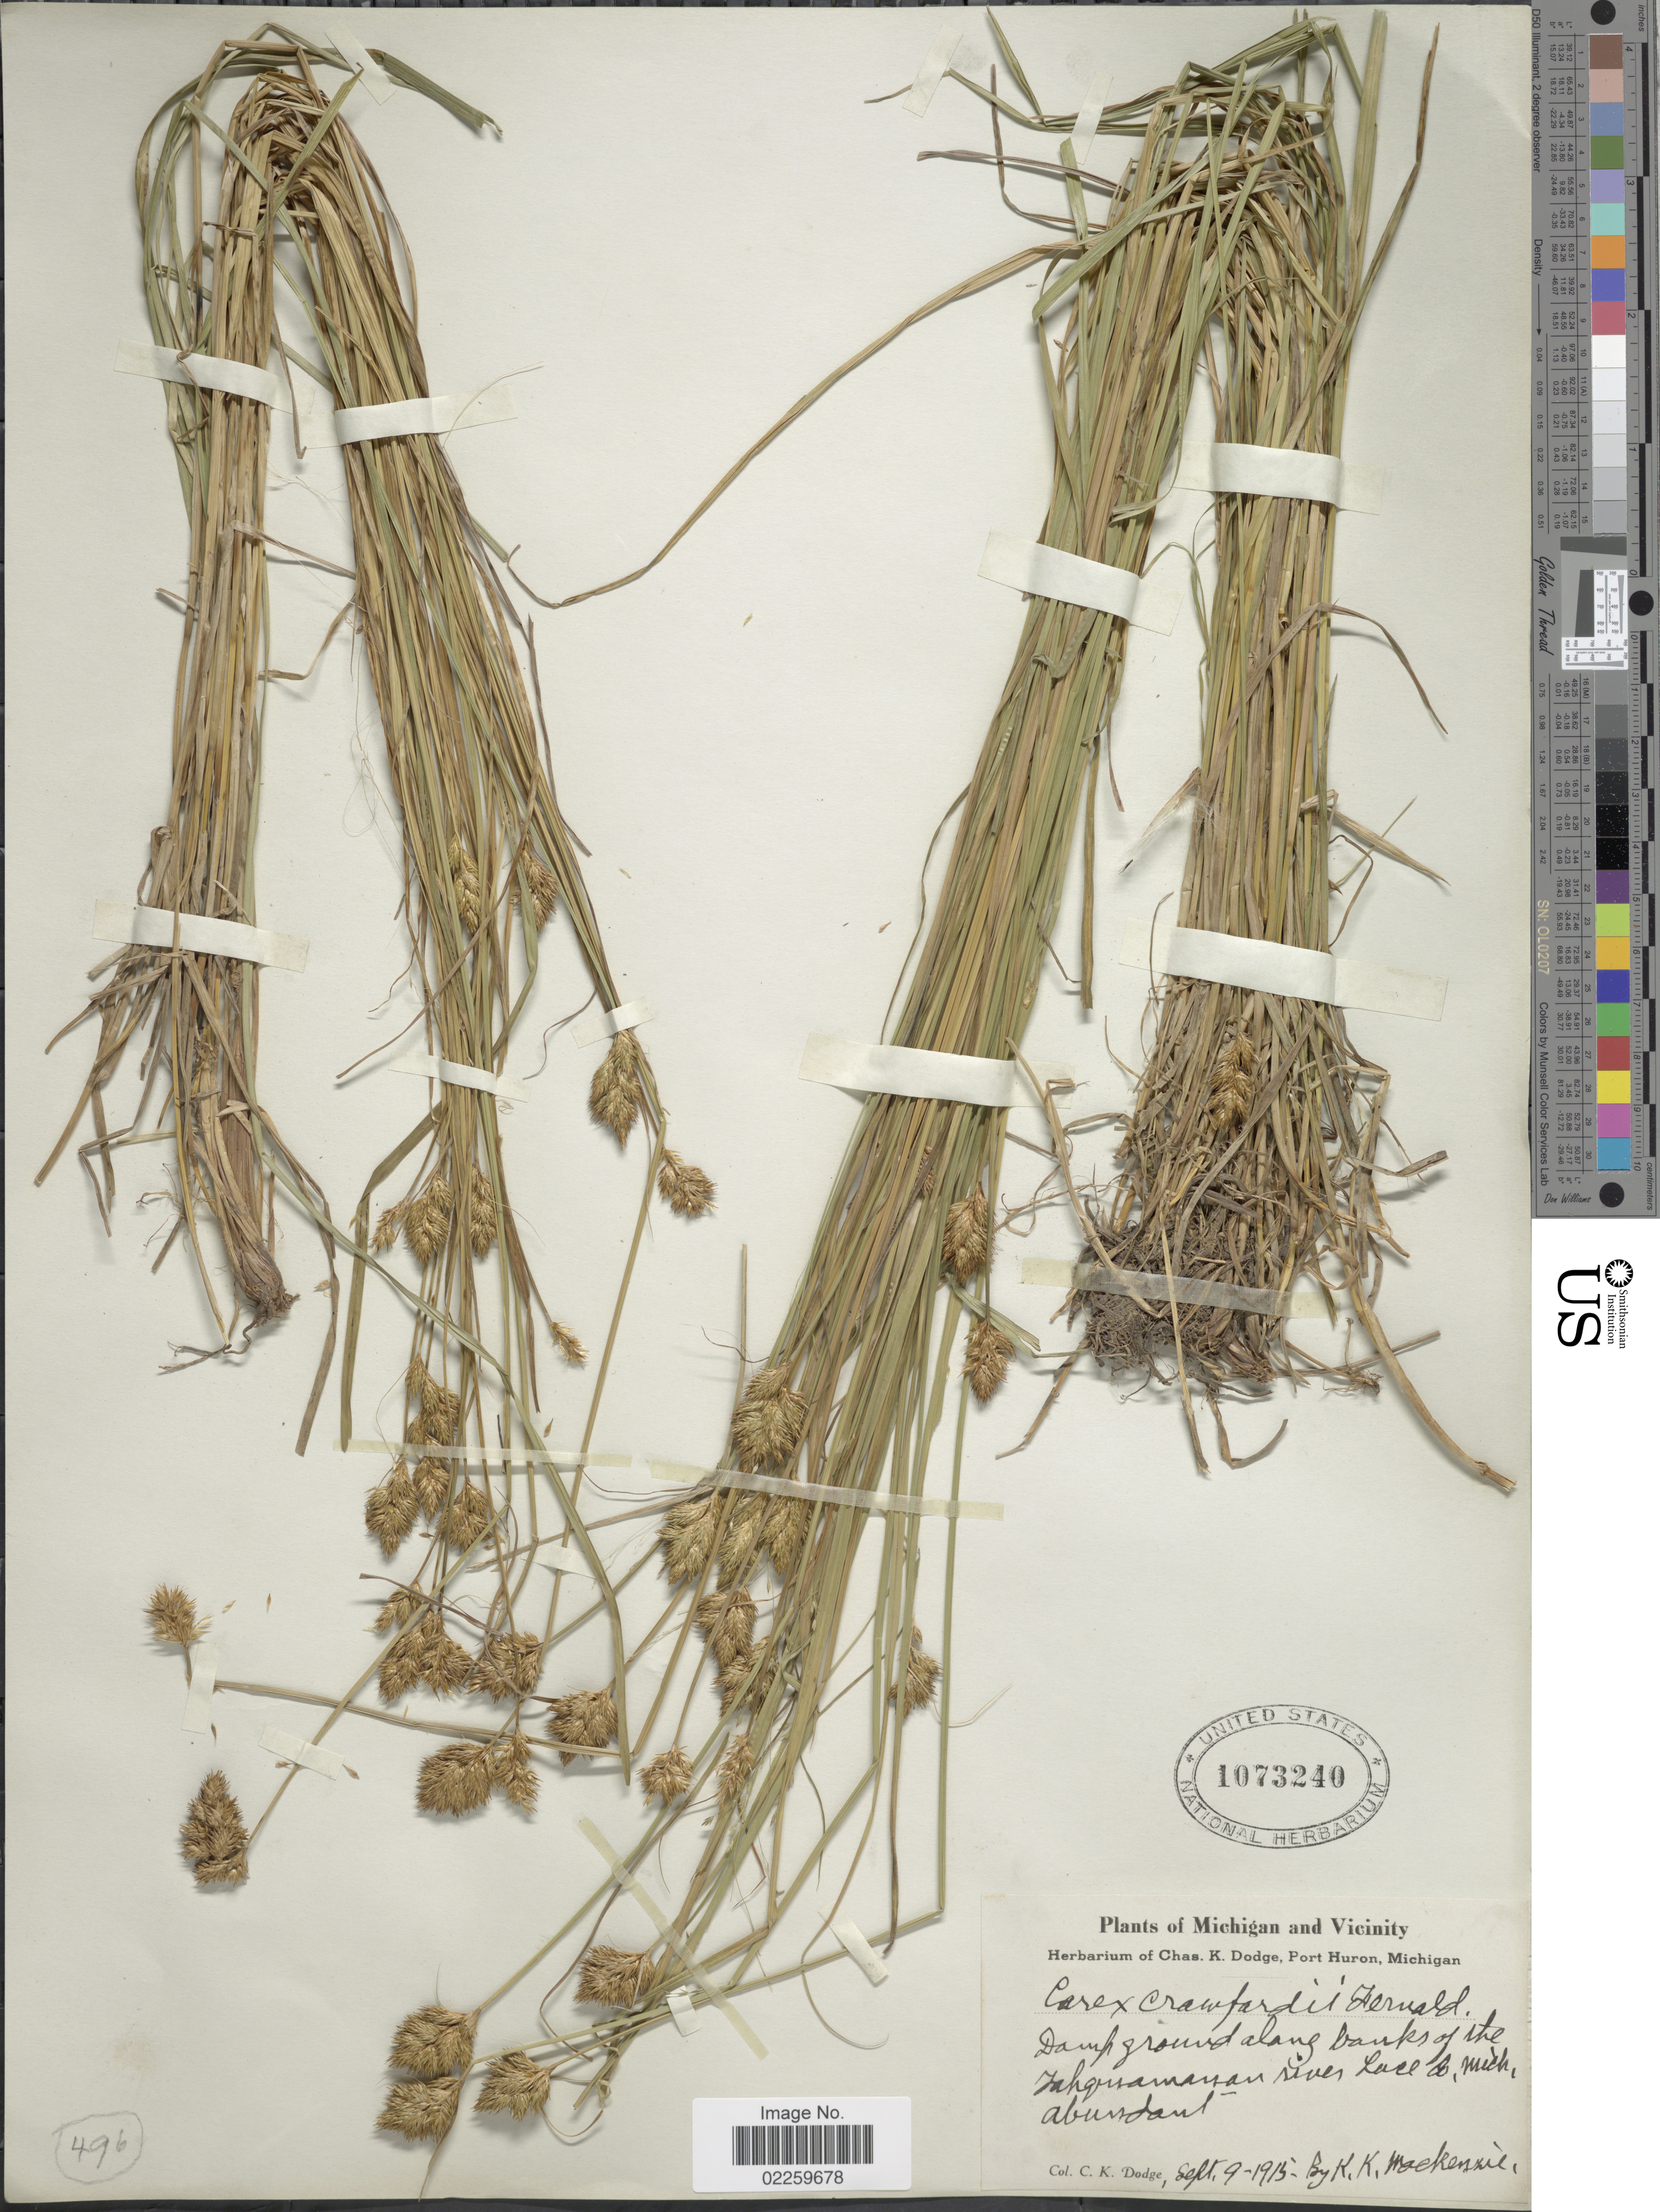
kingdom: Plantae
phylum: Tracheophyta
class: Liliopsida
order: Poales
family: Cyperaceae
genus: Carex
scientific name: Carex crawfordii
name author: Fernald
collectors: C. K. Dodge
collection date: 1915-09-09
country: United States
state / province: Michigan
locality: Michigan and Vicinity, damp ground along banks of the Tahquamenon river, Lake Co.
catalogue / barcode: US 1073240